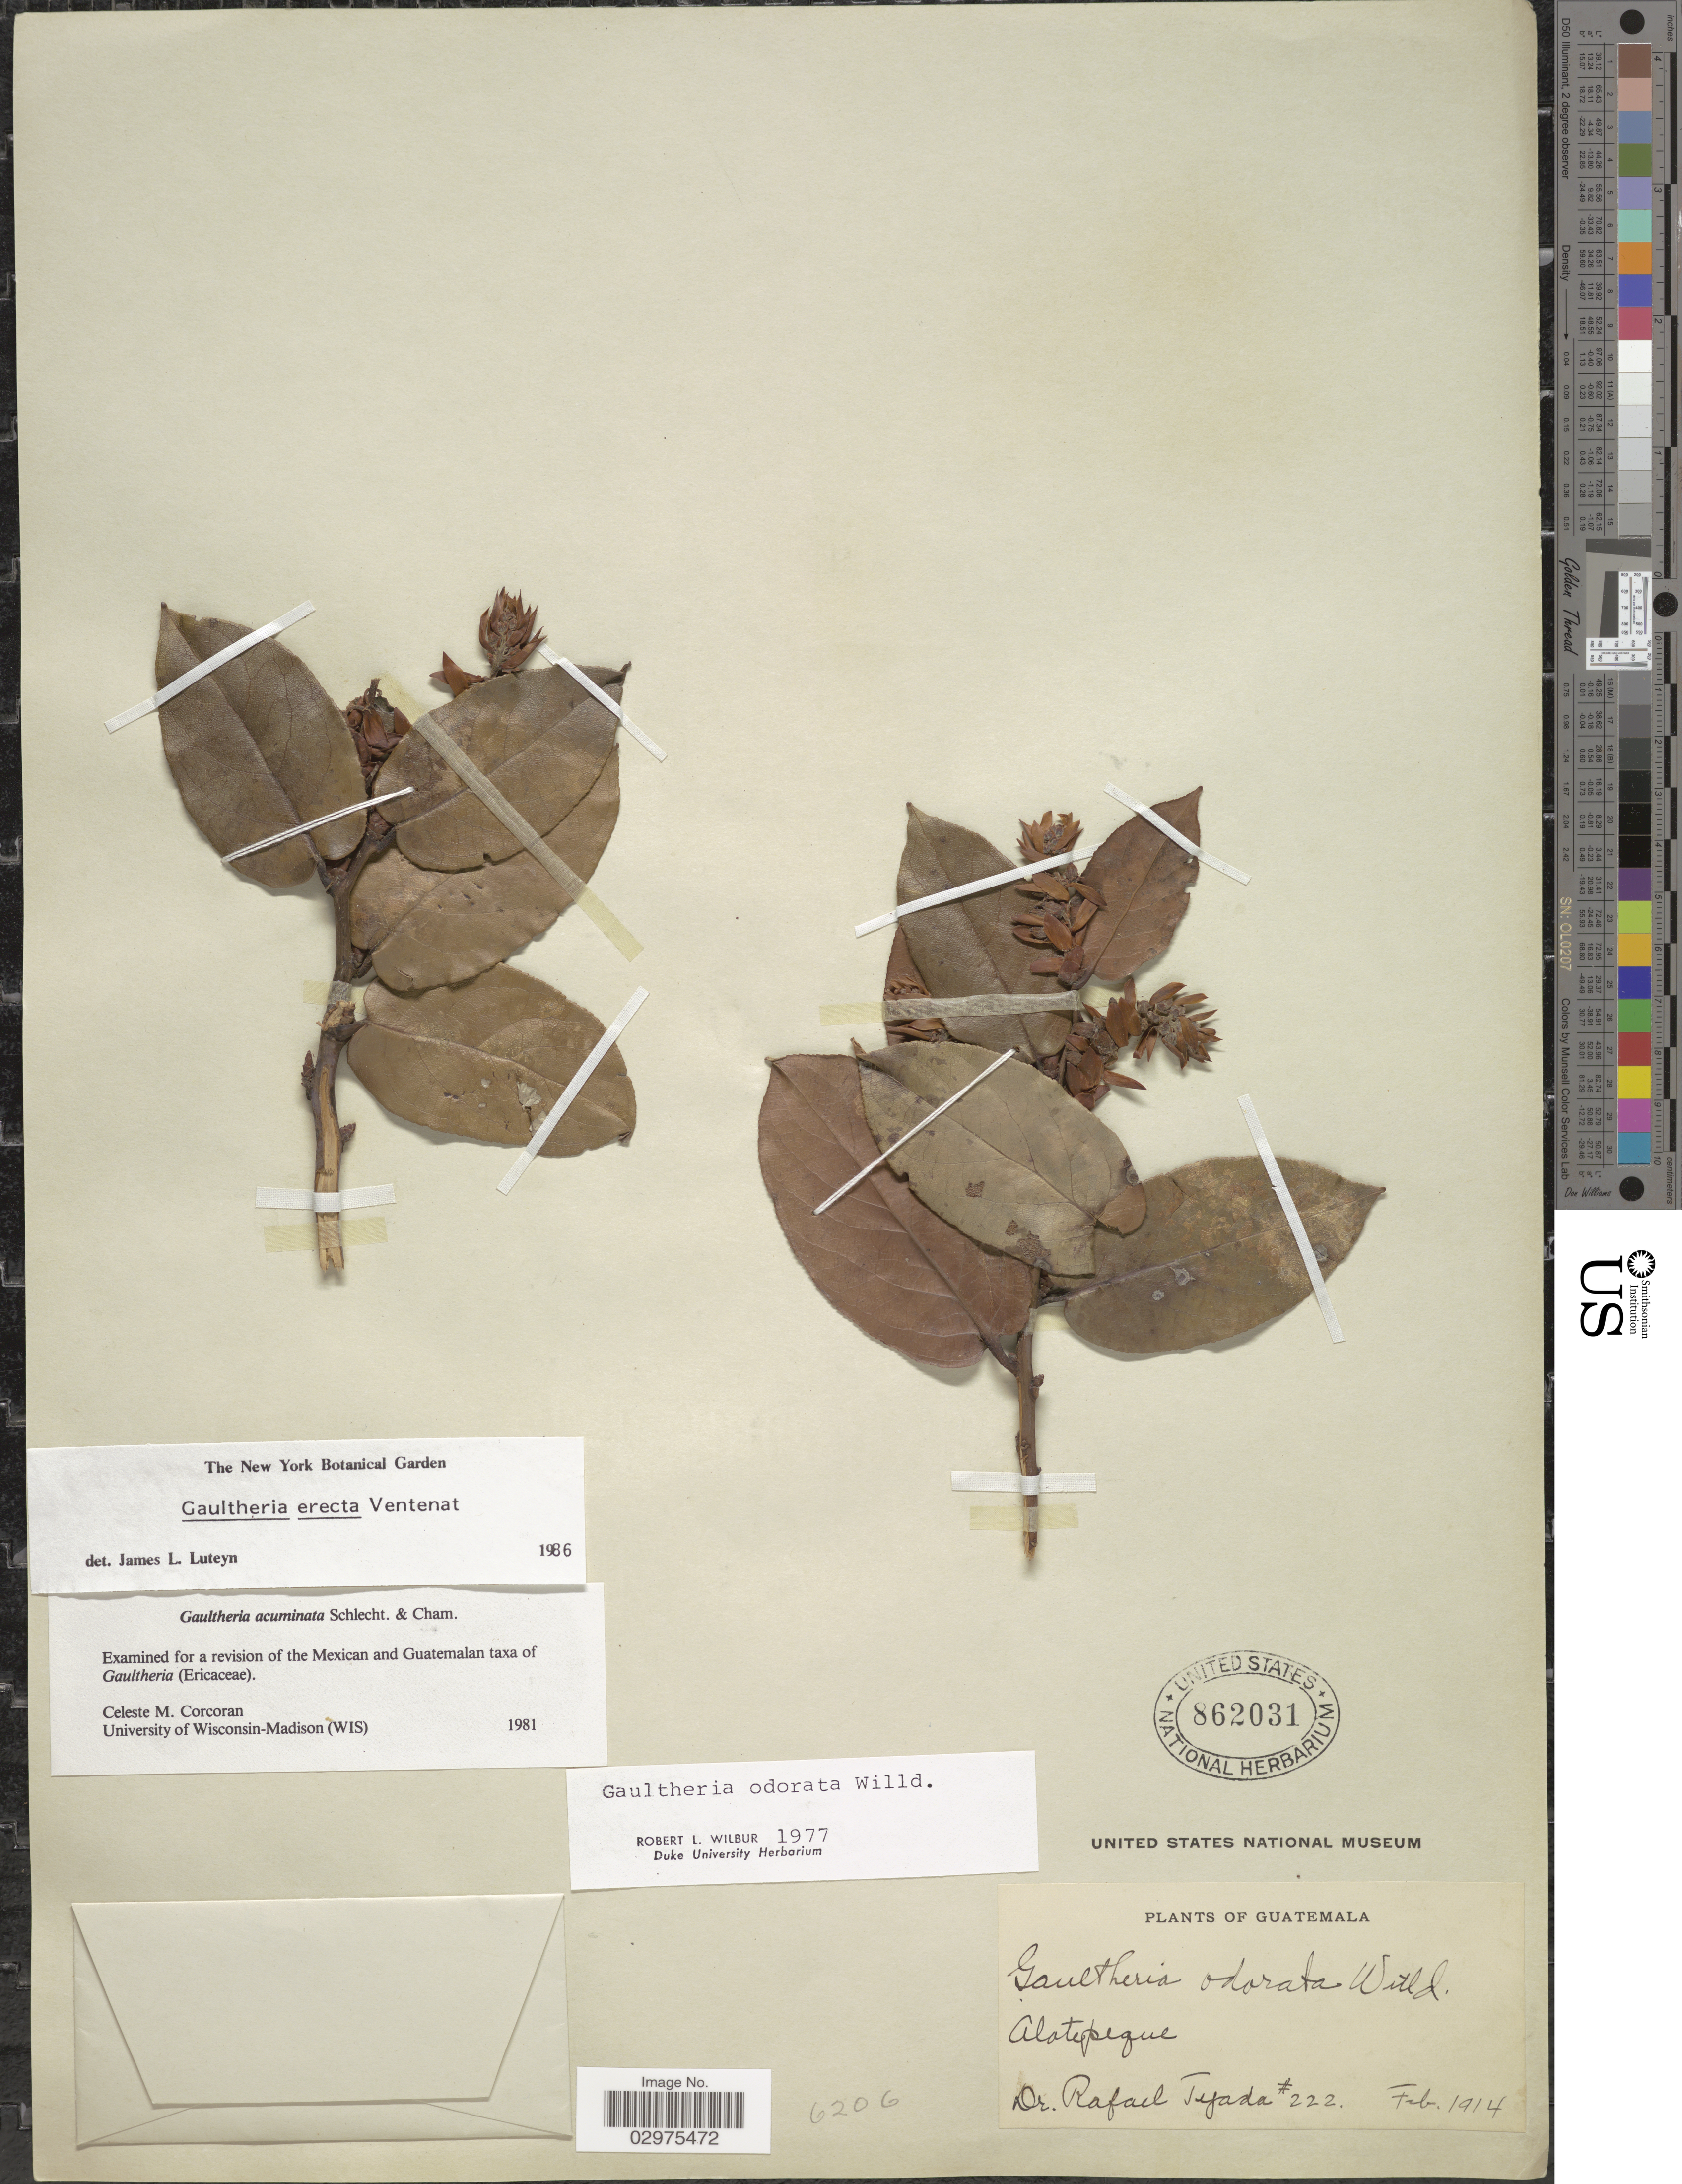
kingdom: Plantae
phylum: Tracheophyta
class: Magnoliopsida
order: Ericales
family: Ericaceae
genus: Gaultheria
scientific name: Gaultheria erecta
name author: Vent.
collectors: R. Tejada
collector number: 222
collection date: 1914-02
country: Guatemala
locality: Alotepeque.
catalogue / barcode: US 862031